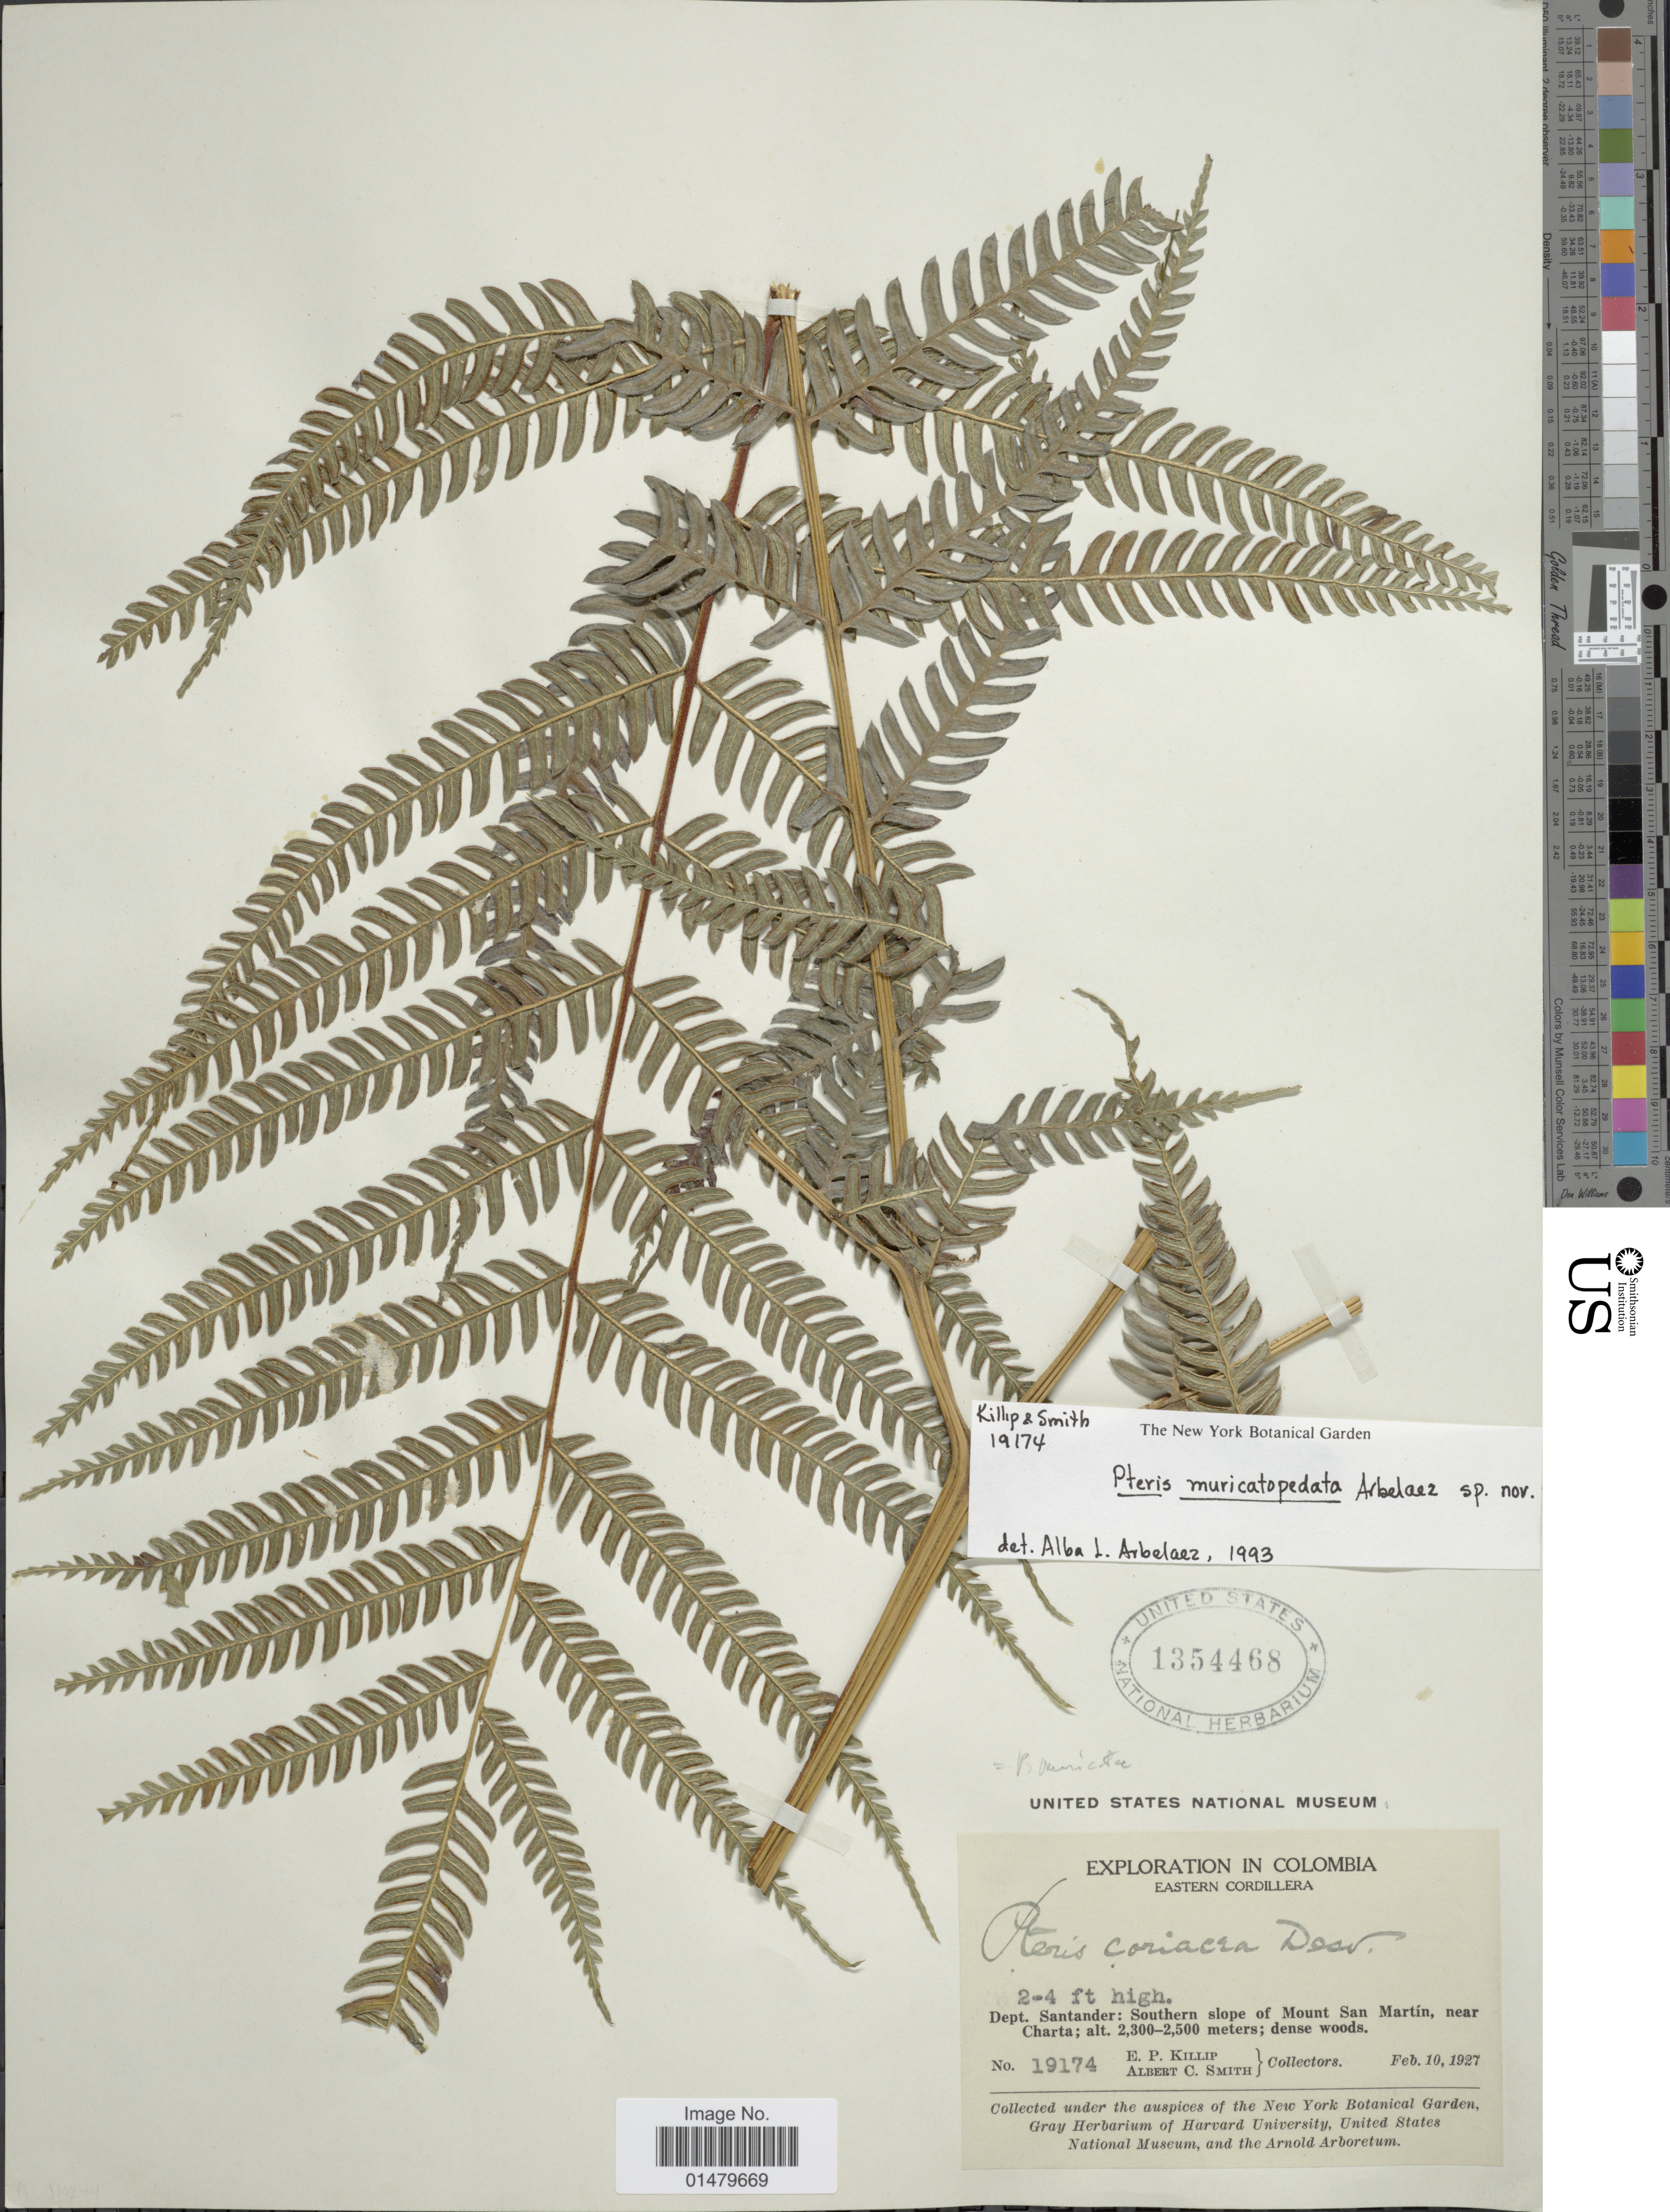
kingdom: Plantae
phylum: Tracheophyta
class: Polypodiopsida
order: Polypodiales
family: Pteridaceae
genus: Pteris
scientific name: Pteris muricatopedata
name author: A.L. Arbeláez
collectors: E. P. Killip & A. C. Smith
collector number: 19174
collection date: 1927-02-10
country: Colombia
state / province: Santander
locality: Dept. Santander: Southern slope of Mount San Martin, near Charta.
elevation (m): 2300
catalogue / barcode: US 1354468